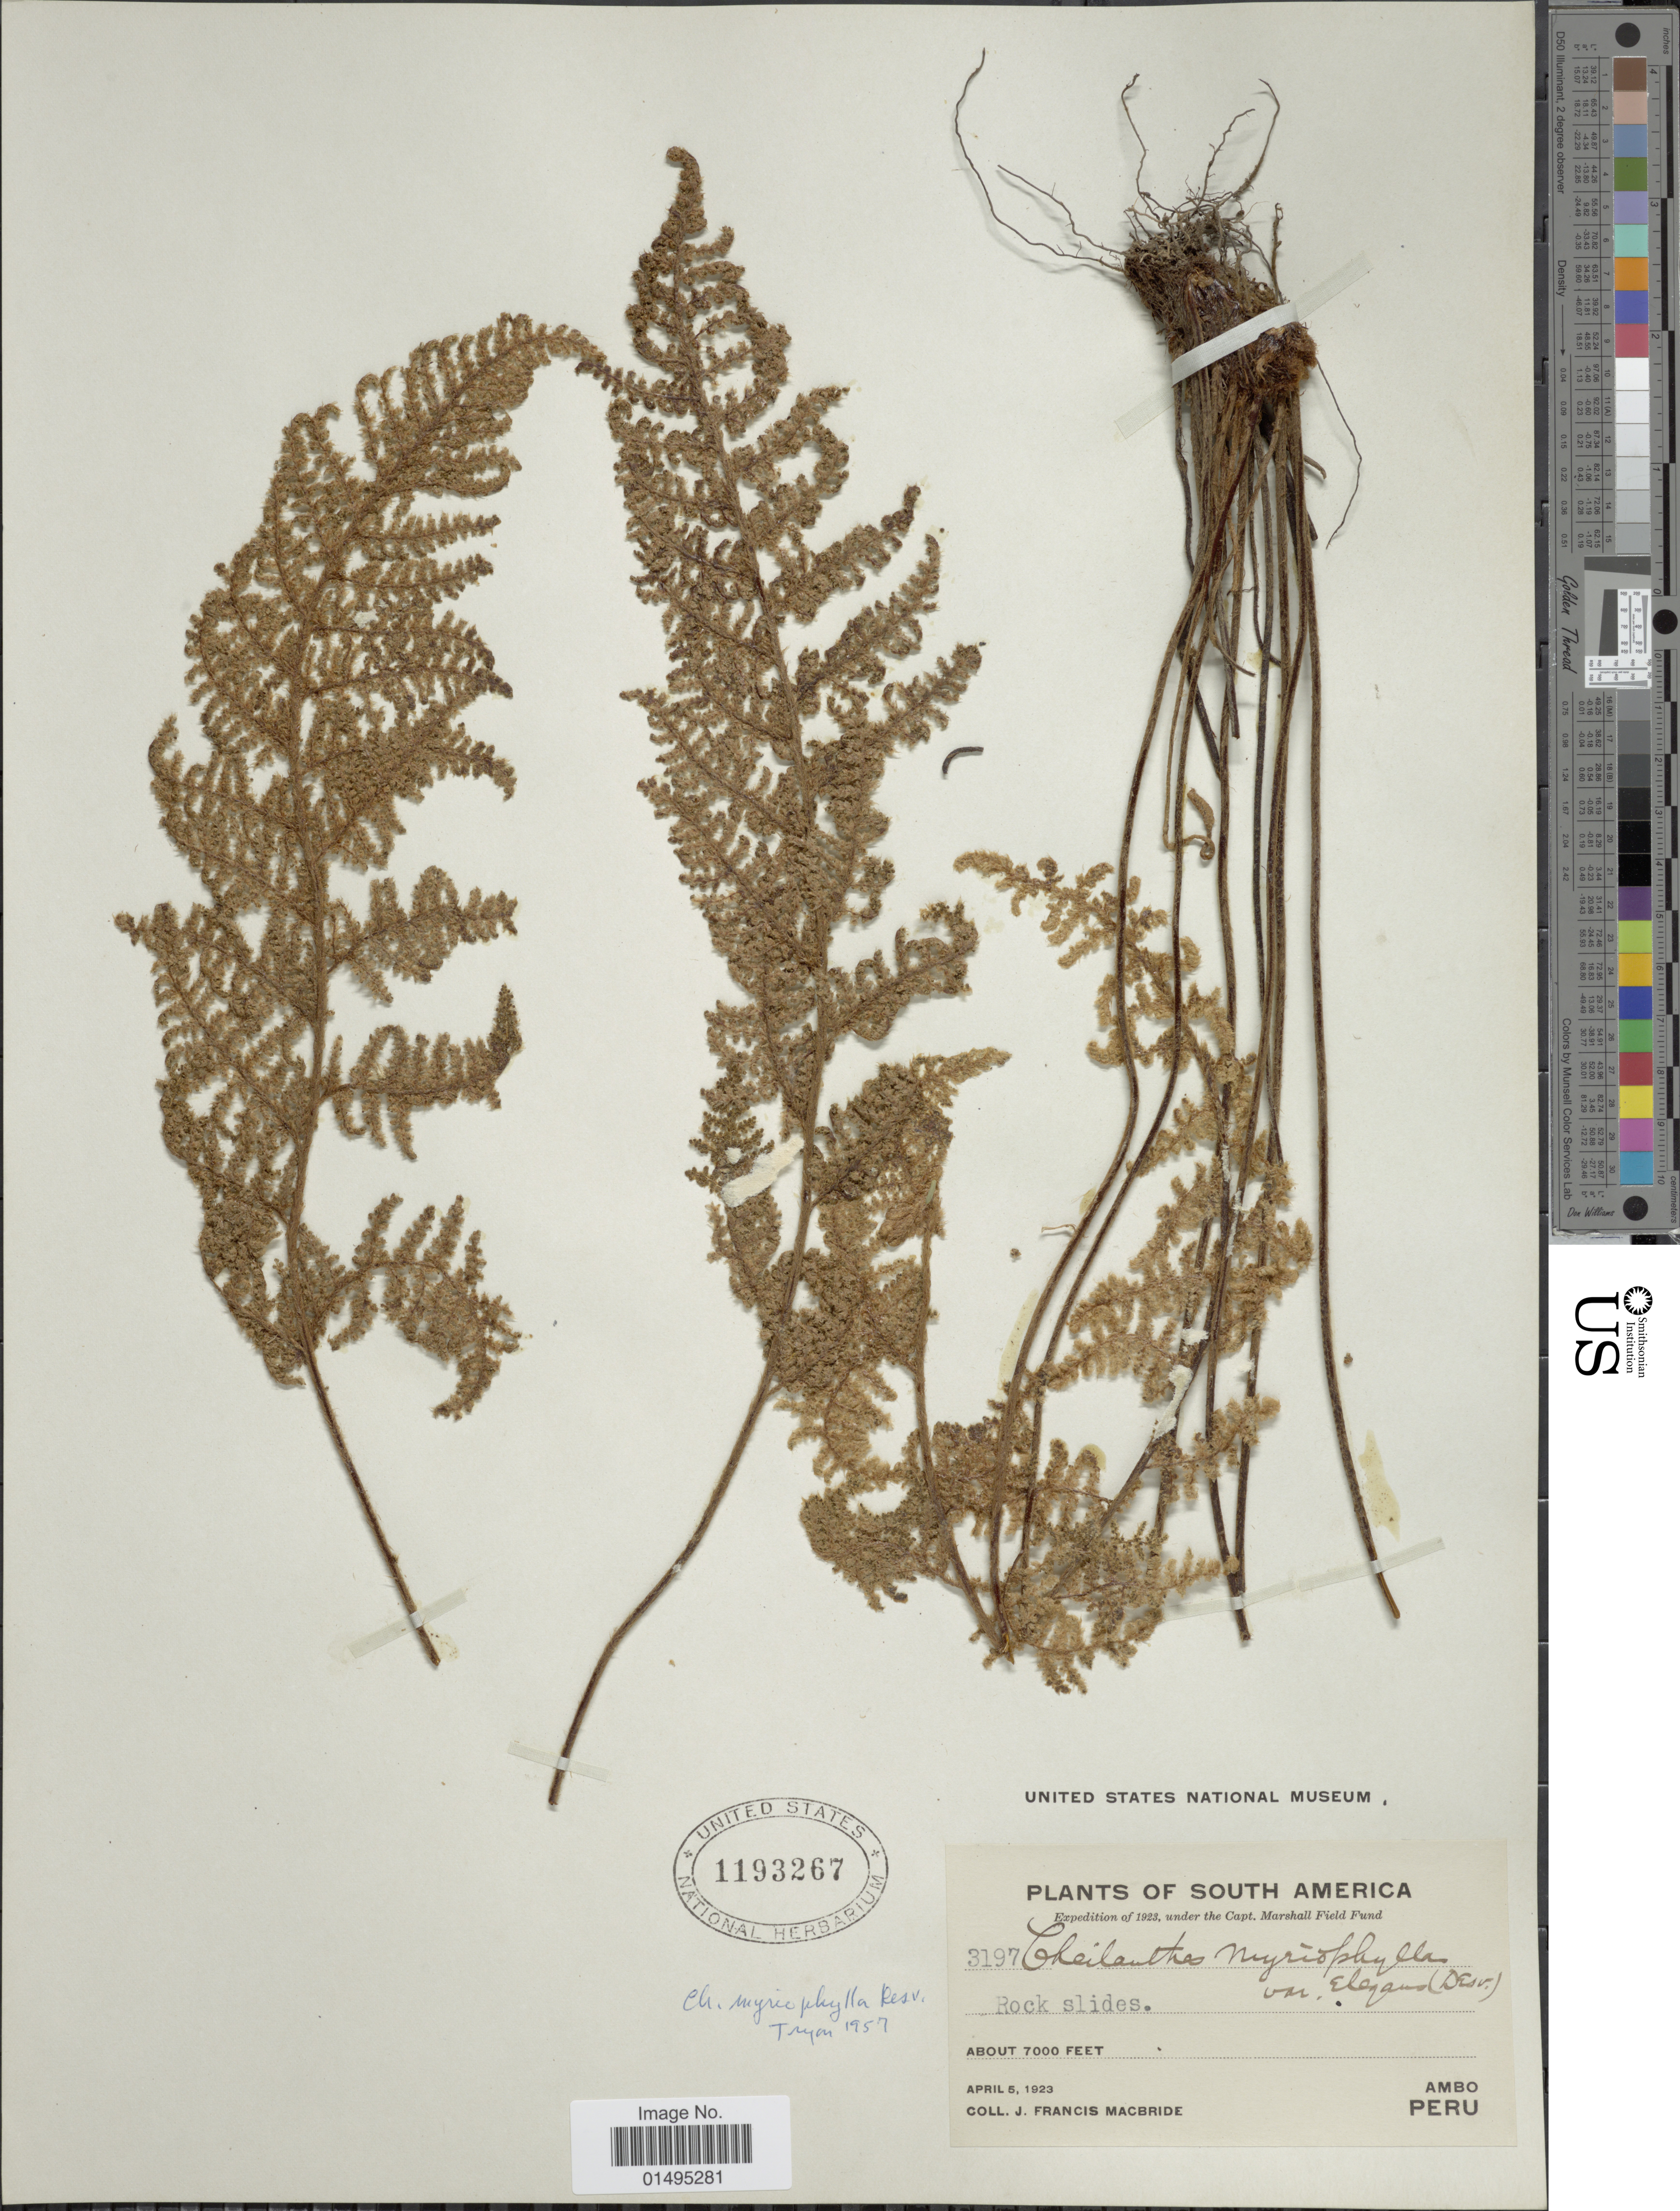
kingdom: Plantae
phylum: Tracheophyta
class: Polypodiopsida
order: Polypodiales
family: Pteridaceae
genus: Myriopteris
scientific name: Myriopteris myriophylla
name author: (Desv.) J. Sm.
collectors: J. F. Macbride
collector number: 3197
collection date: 1923-04-05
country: Peru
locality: South America, Rock Slides, Ambo Peru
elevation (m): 2134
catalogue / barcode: US 1193267